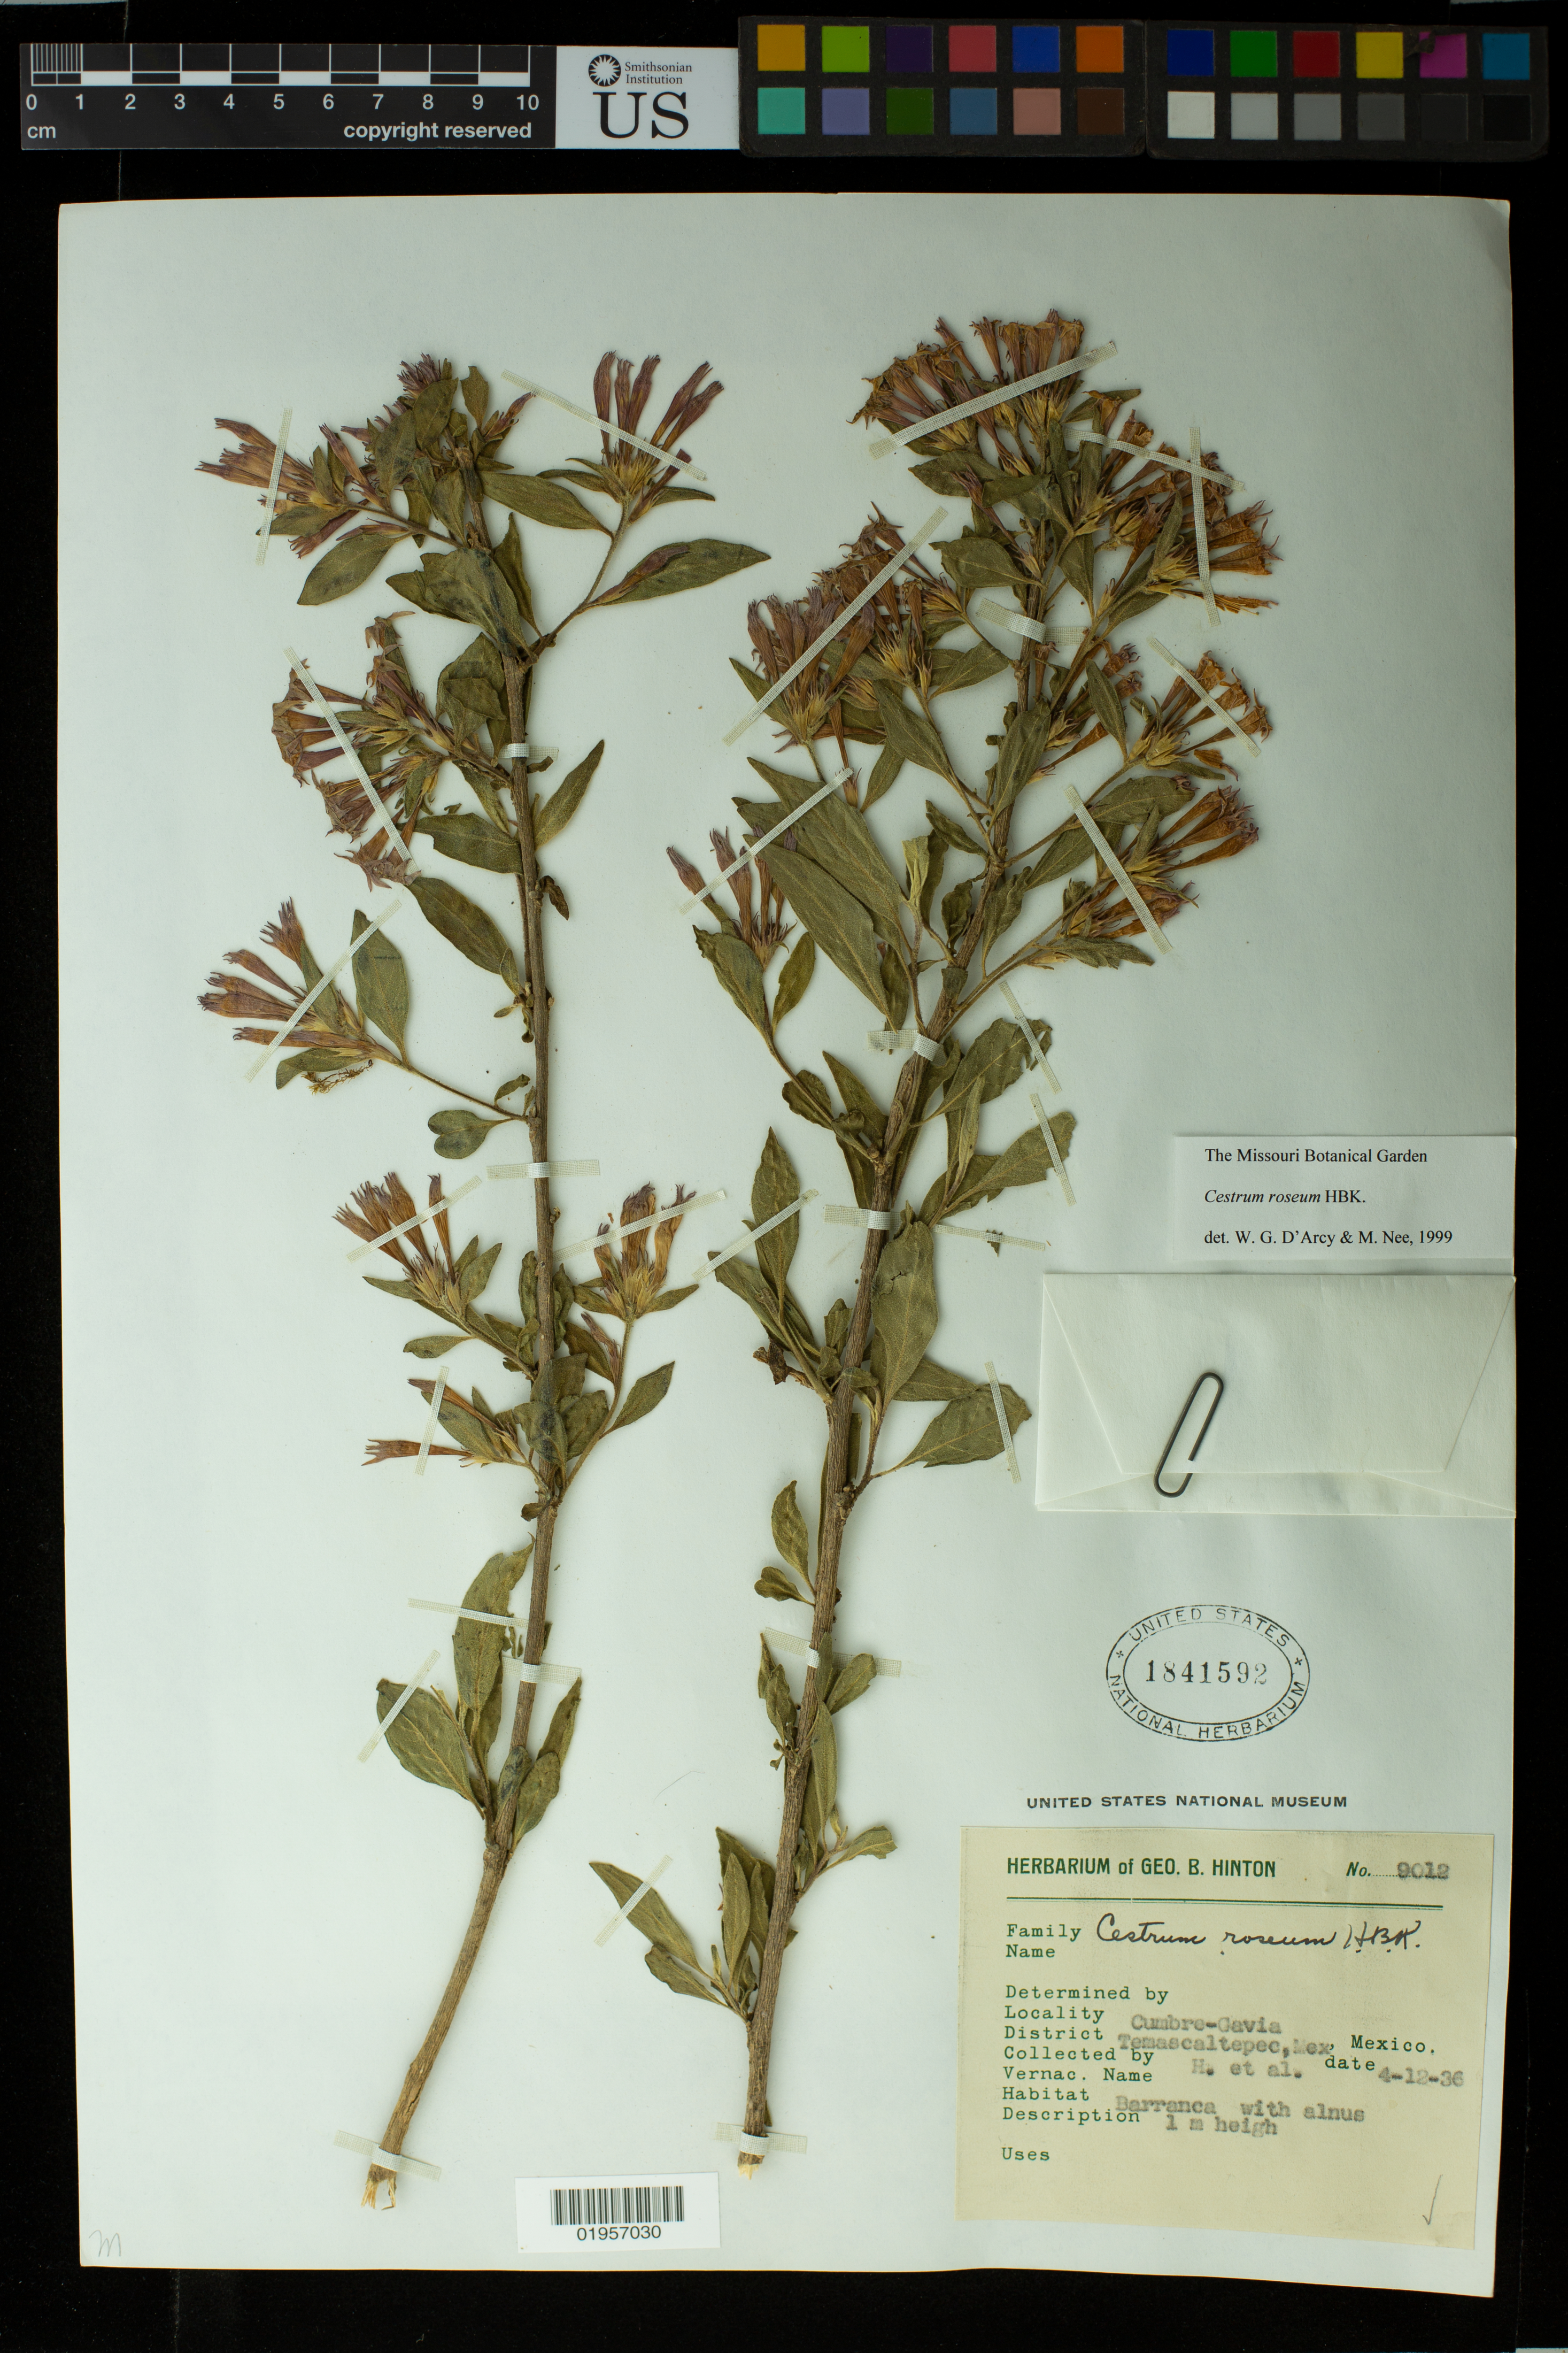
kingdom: Plantae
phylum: Tracheophyta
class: Magnoliopsida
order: Solanales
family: Solanaceae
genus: Cestrum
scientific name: Cestrum roseum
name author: Kunth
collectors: ex herb. G. B. Hinton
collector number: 9012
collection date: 1936-04-12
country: Mexico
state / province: México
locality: Temascaltepec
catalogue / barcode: US 1841592